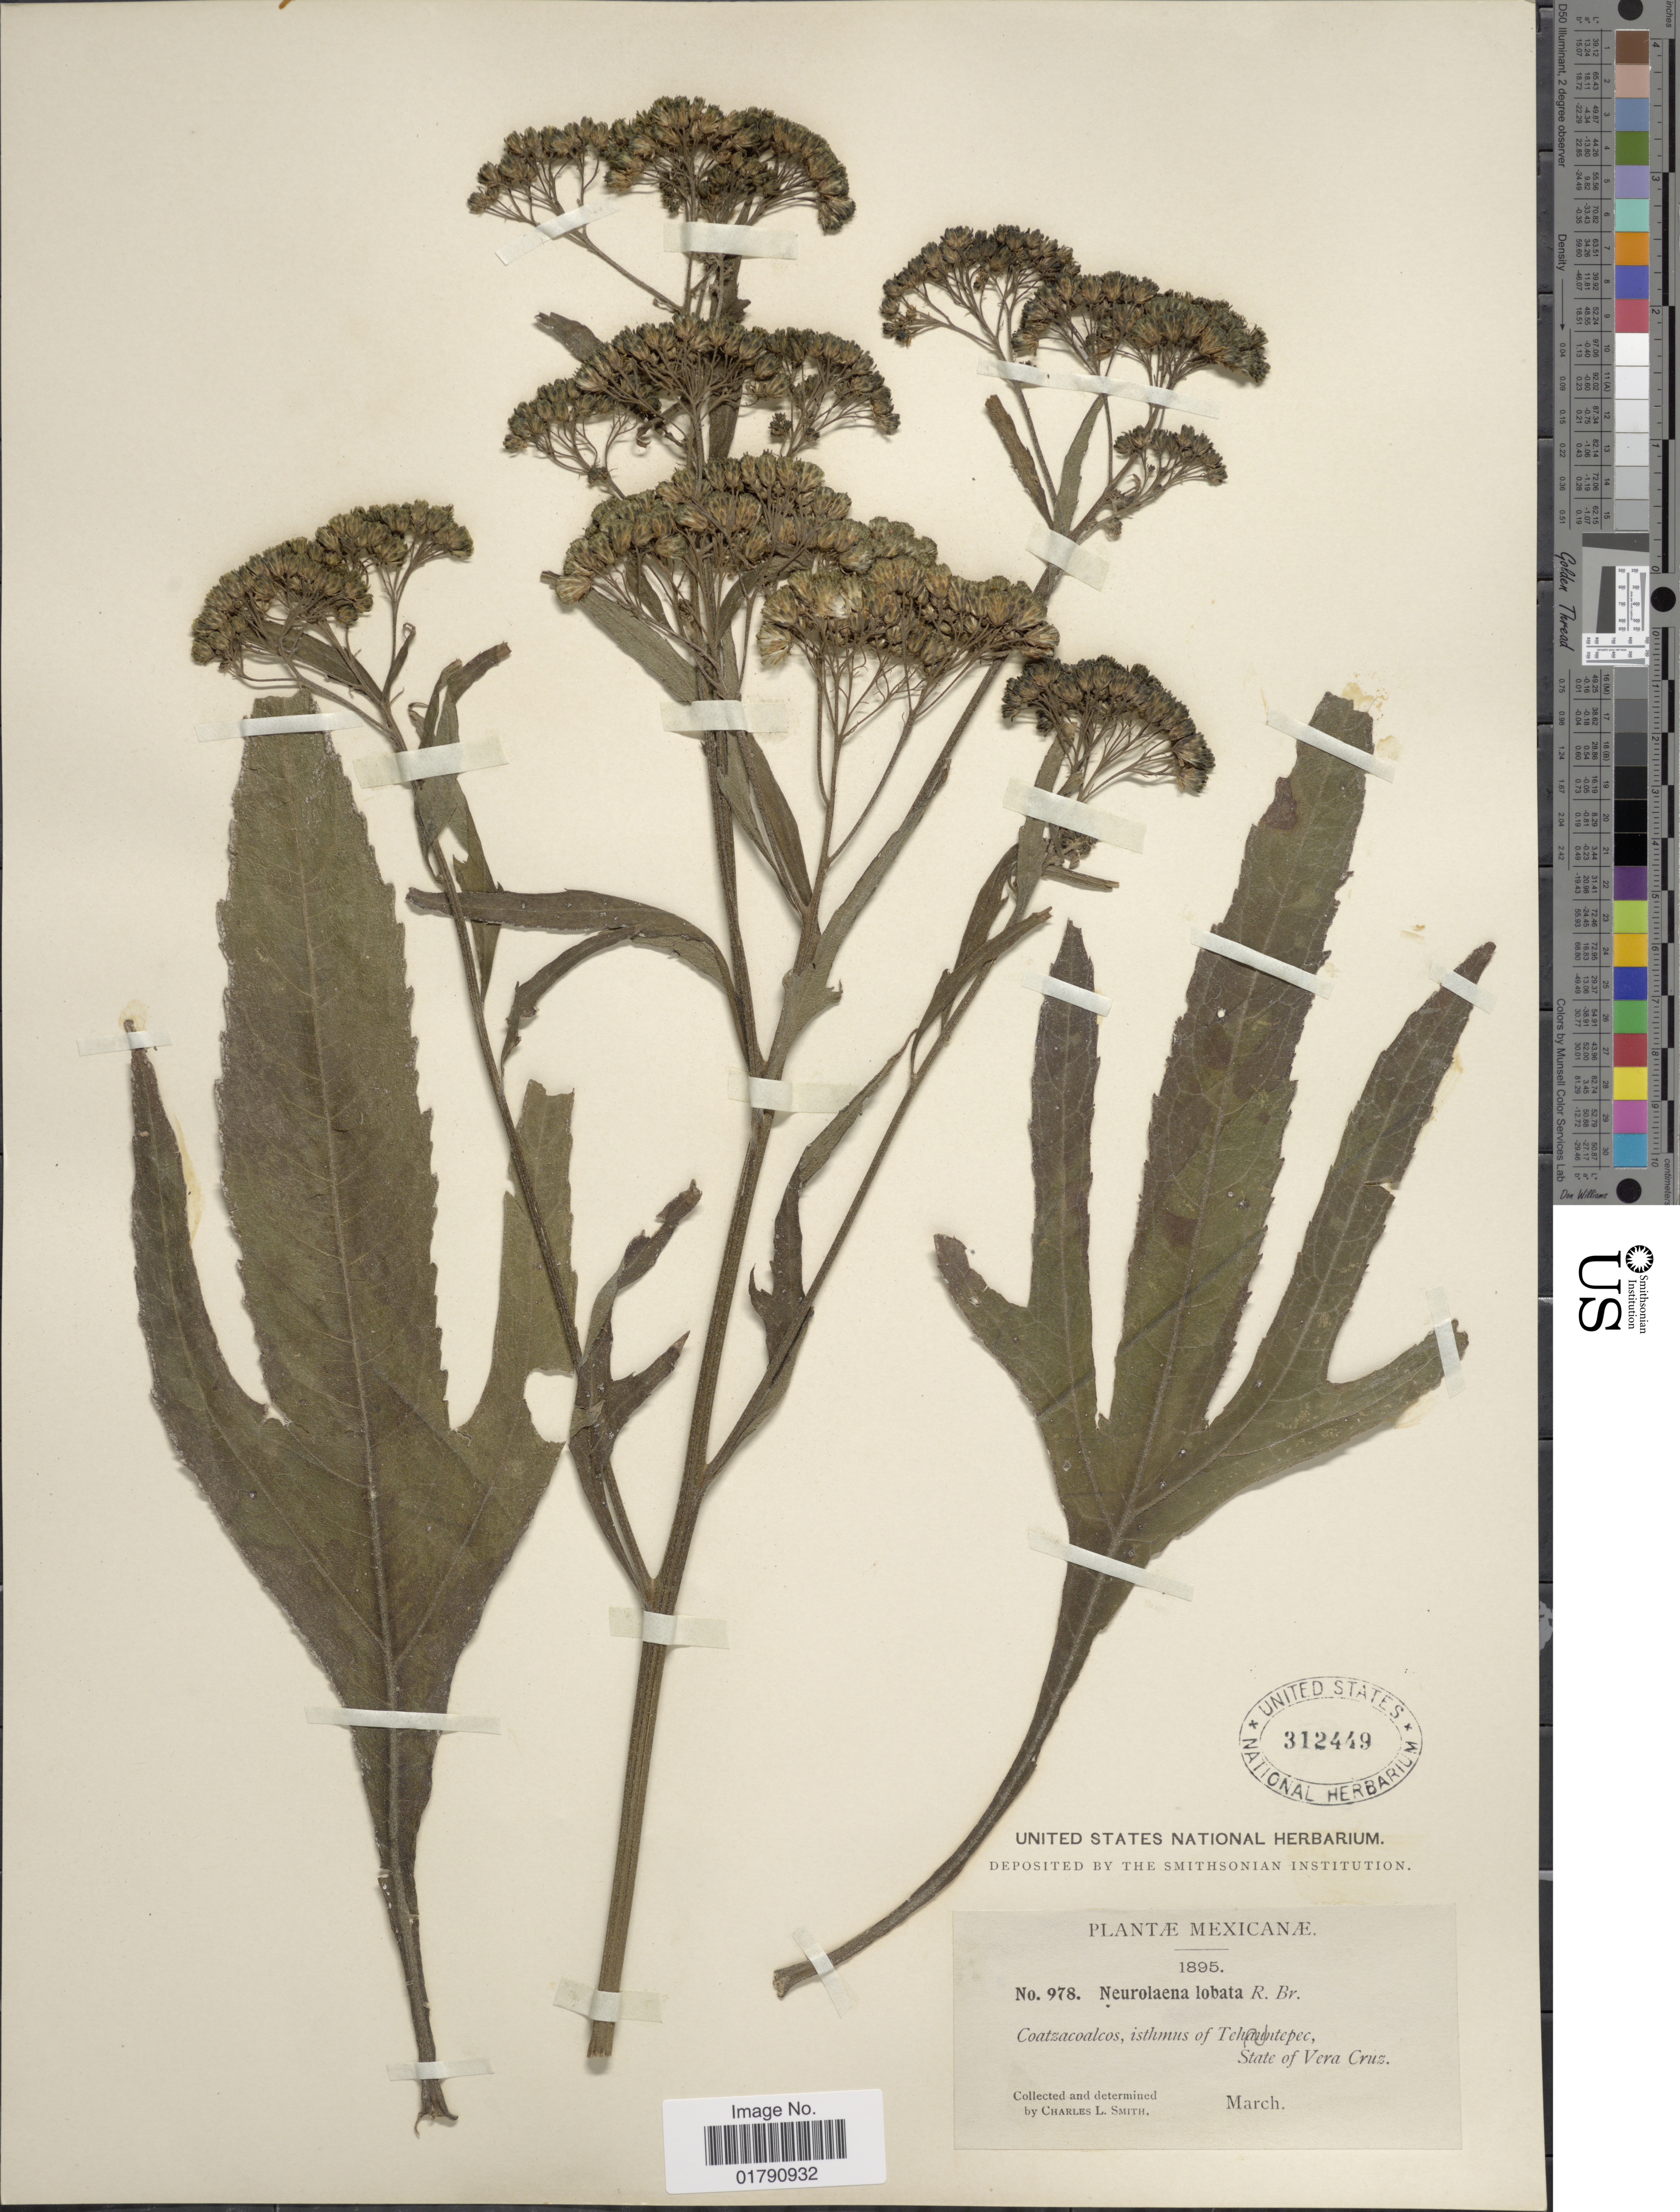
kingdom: Plantae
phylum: Tracheophyta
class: Magnoliopsida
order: Asterales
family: Asteraceae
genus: Neurolaena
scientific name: Neurolaena lobata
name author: (L.) R. Br. ex Cass.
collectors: C. L. Smith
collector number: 978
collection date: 1895-03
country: Mexico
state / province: Veracruz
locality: Coatzacoalcos, isthmus of Stateof Vera Cruz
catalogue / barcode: US 312449